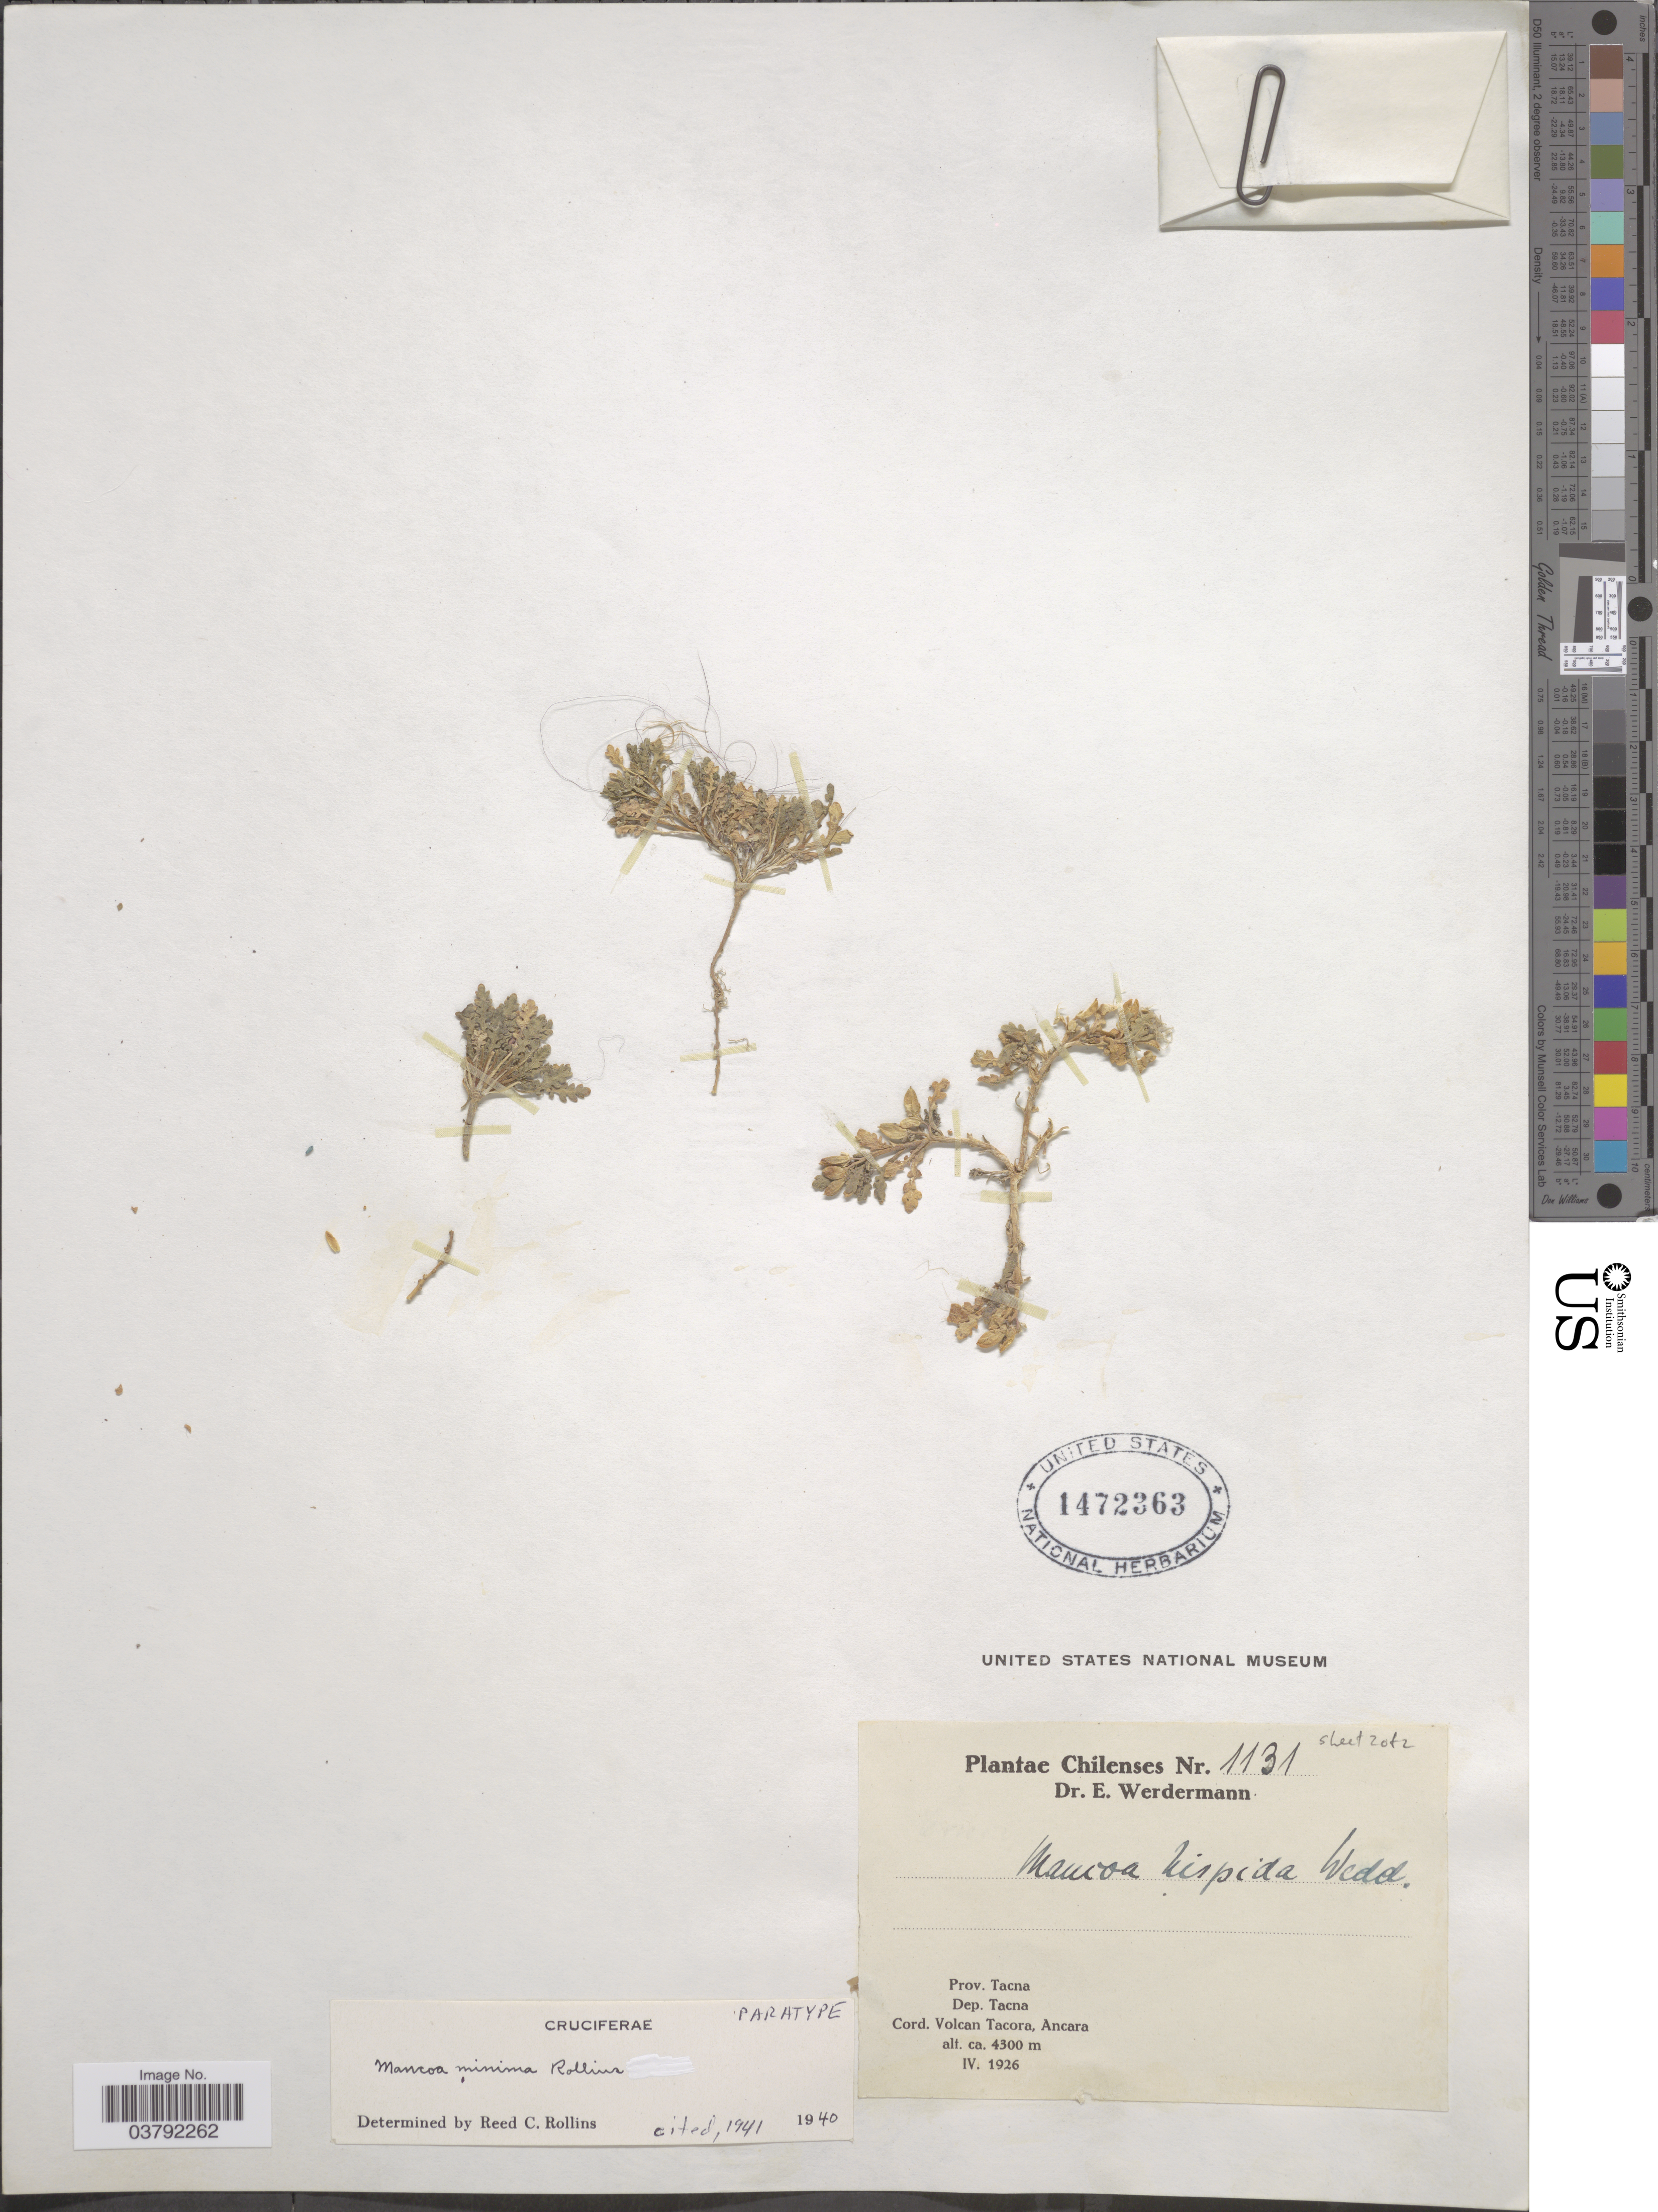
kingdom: Plantae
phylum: Tracheophyta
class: Magnoliopsida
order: Brassicales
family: Brassicaceae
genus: Mancoa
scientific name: Mancoa minima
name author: Rollins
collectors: E. Werdermann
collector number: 1131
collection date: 1926-04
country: Peru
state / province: Tacna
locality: Dep. Tacna. Cord. Volcan Tacora, Ancara.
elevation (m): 4300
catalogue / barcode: US 1472363